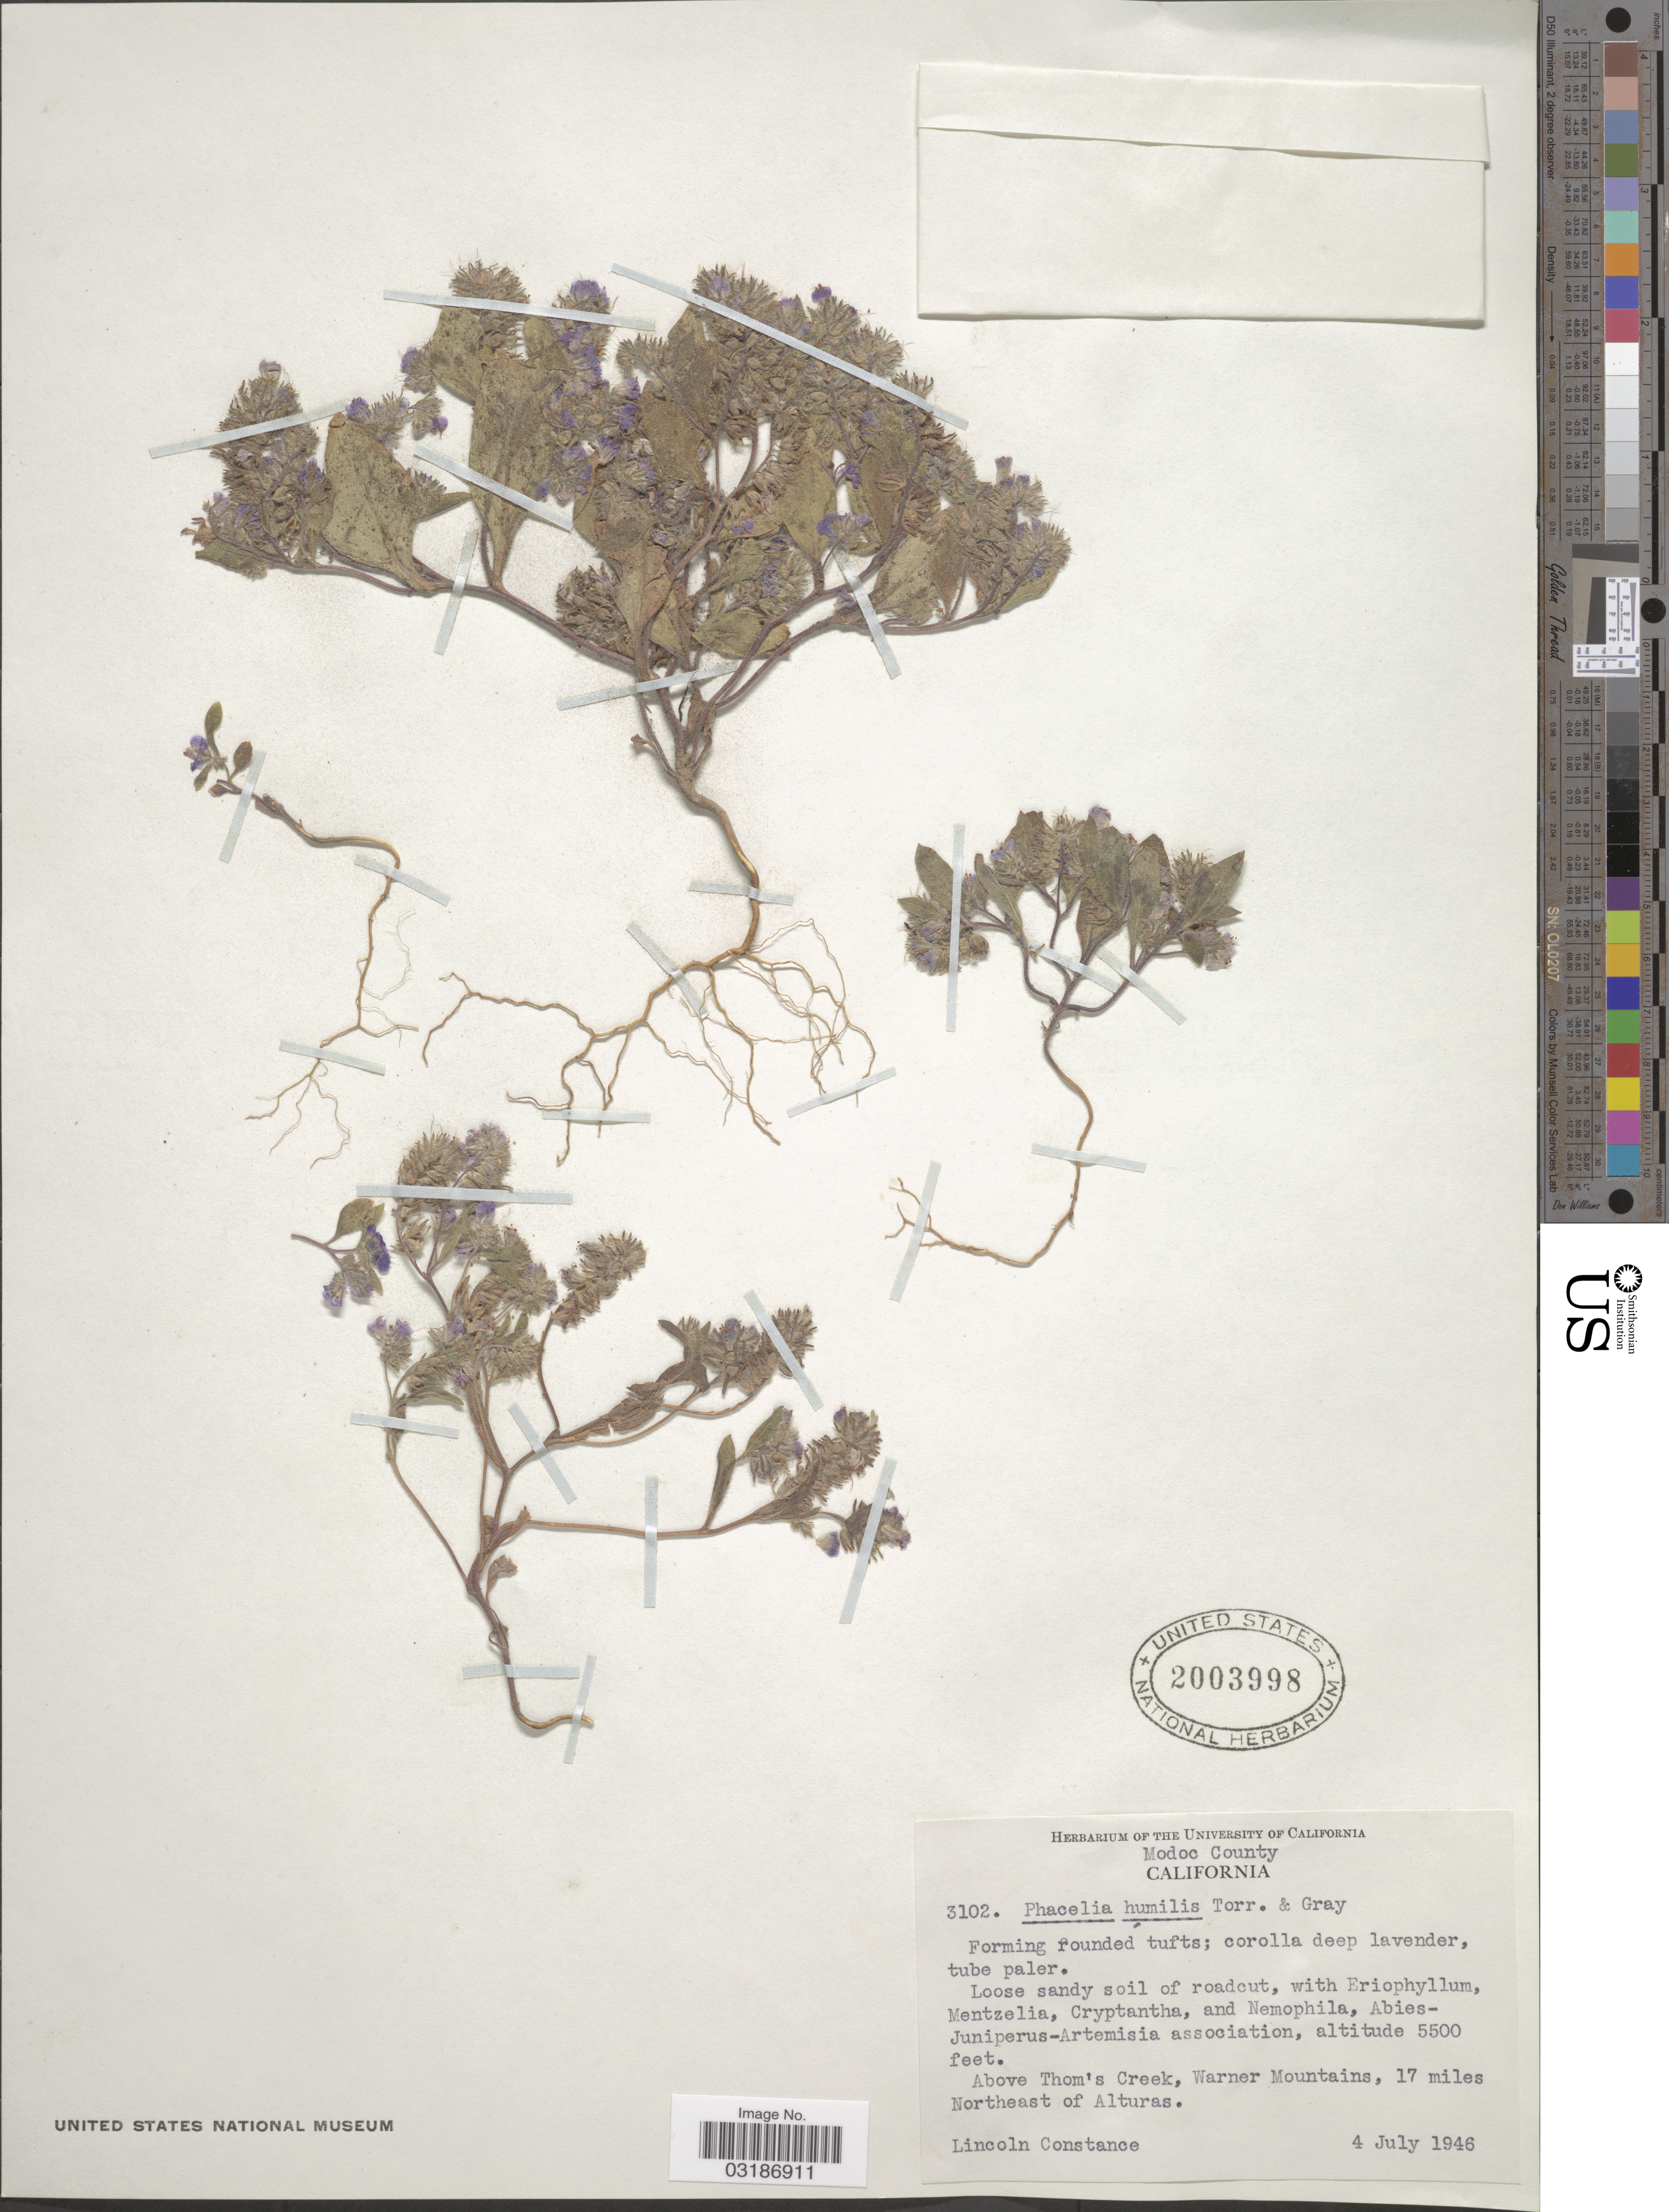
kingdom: Plantae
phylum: Tracheophyta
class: Magnoliopsida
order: Boraginales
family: Hydrophyllaceae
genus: Phacelia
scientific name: Phacelia humilis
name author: Torr. & A. Gray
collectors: L. Constance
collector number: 3102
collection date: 1946-07-04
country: United States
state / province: California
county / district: Modoc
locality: Modoc County. Above Thom's Creek, Warner Mountains, 17 miles Northeast of Alturas.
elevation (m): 1676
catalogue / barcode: US 2003998